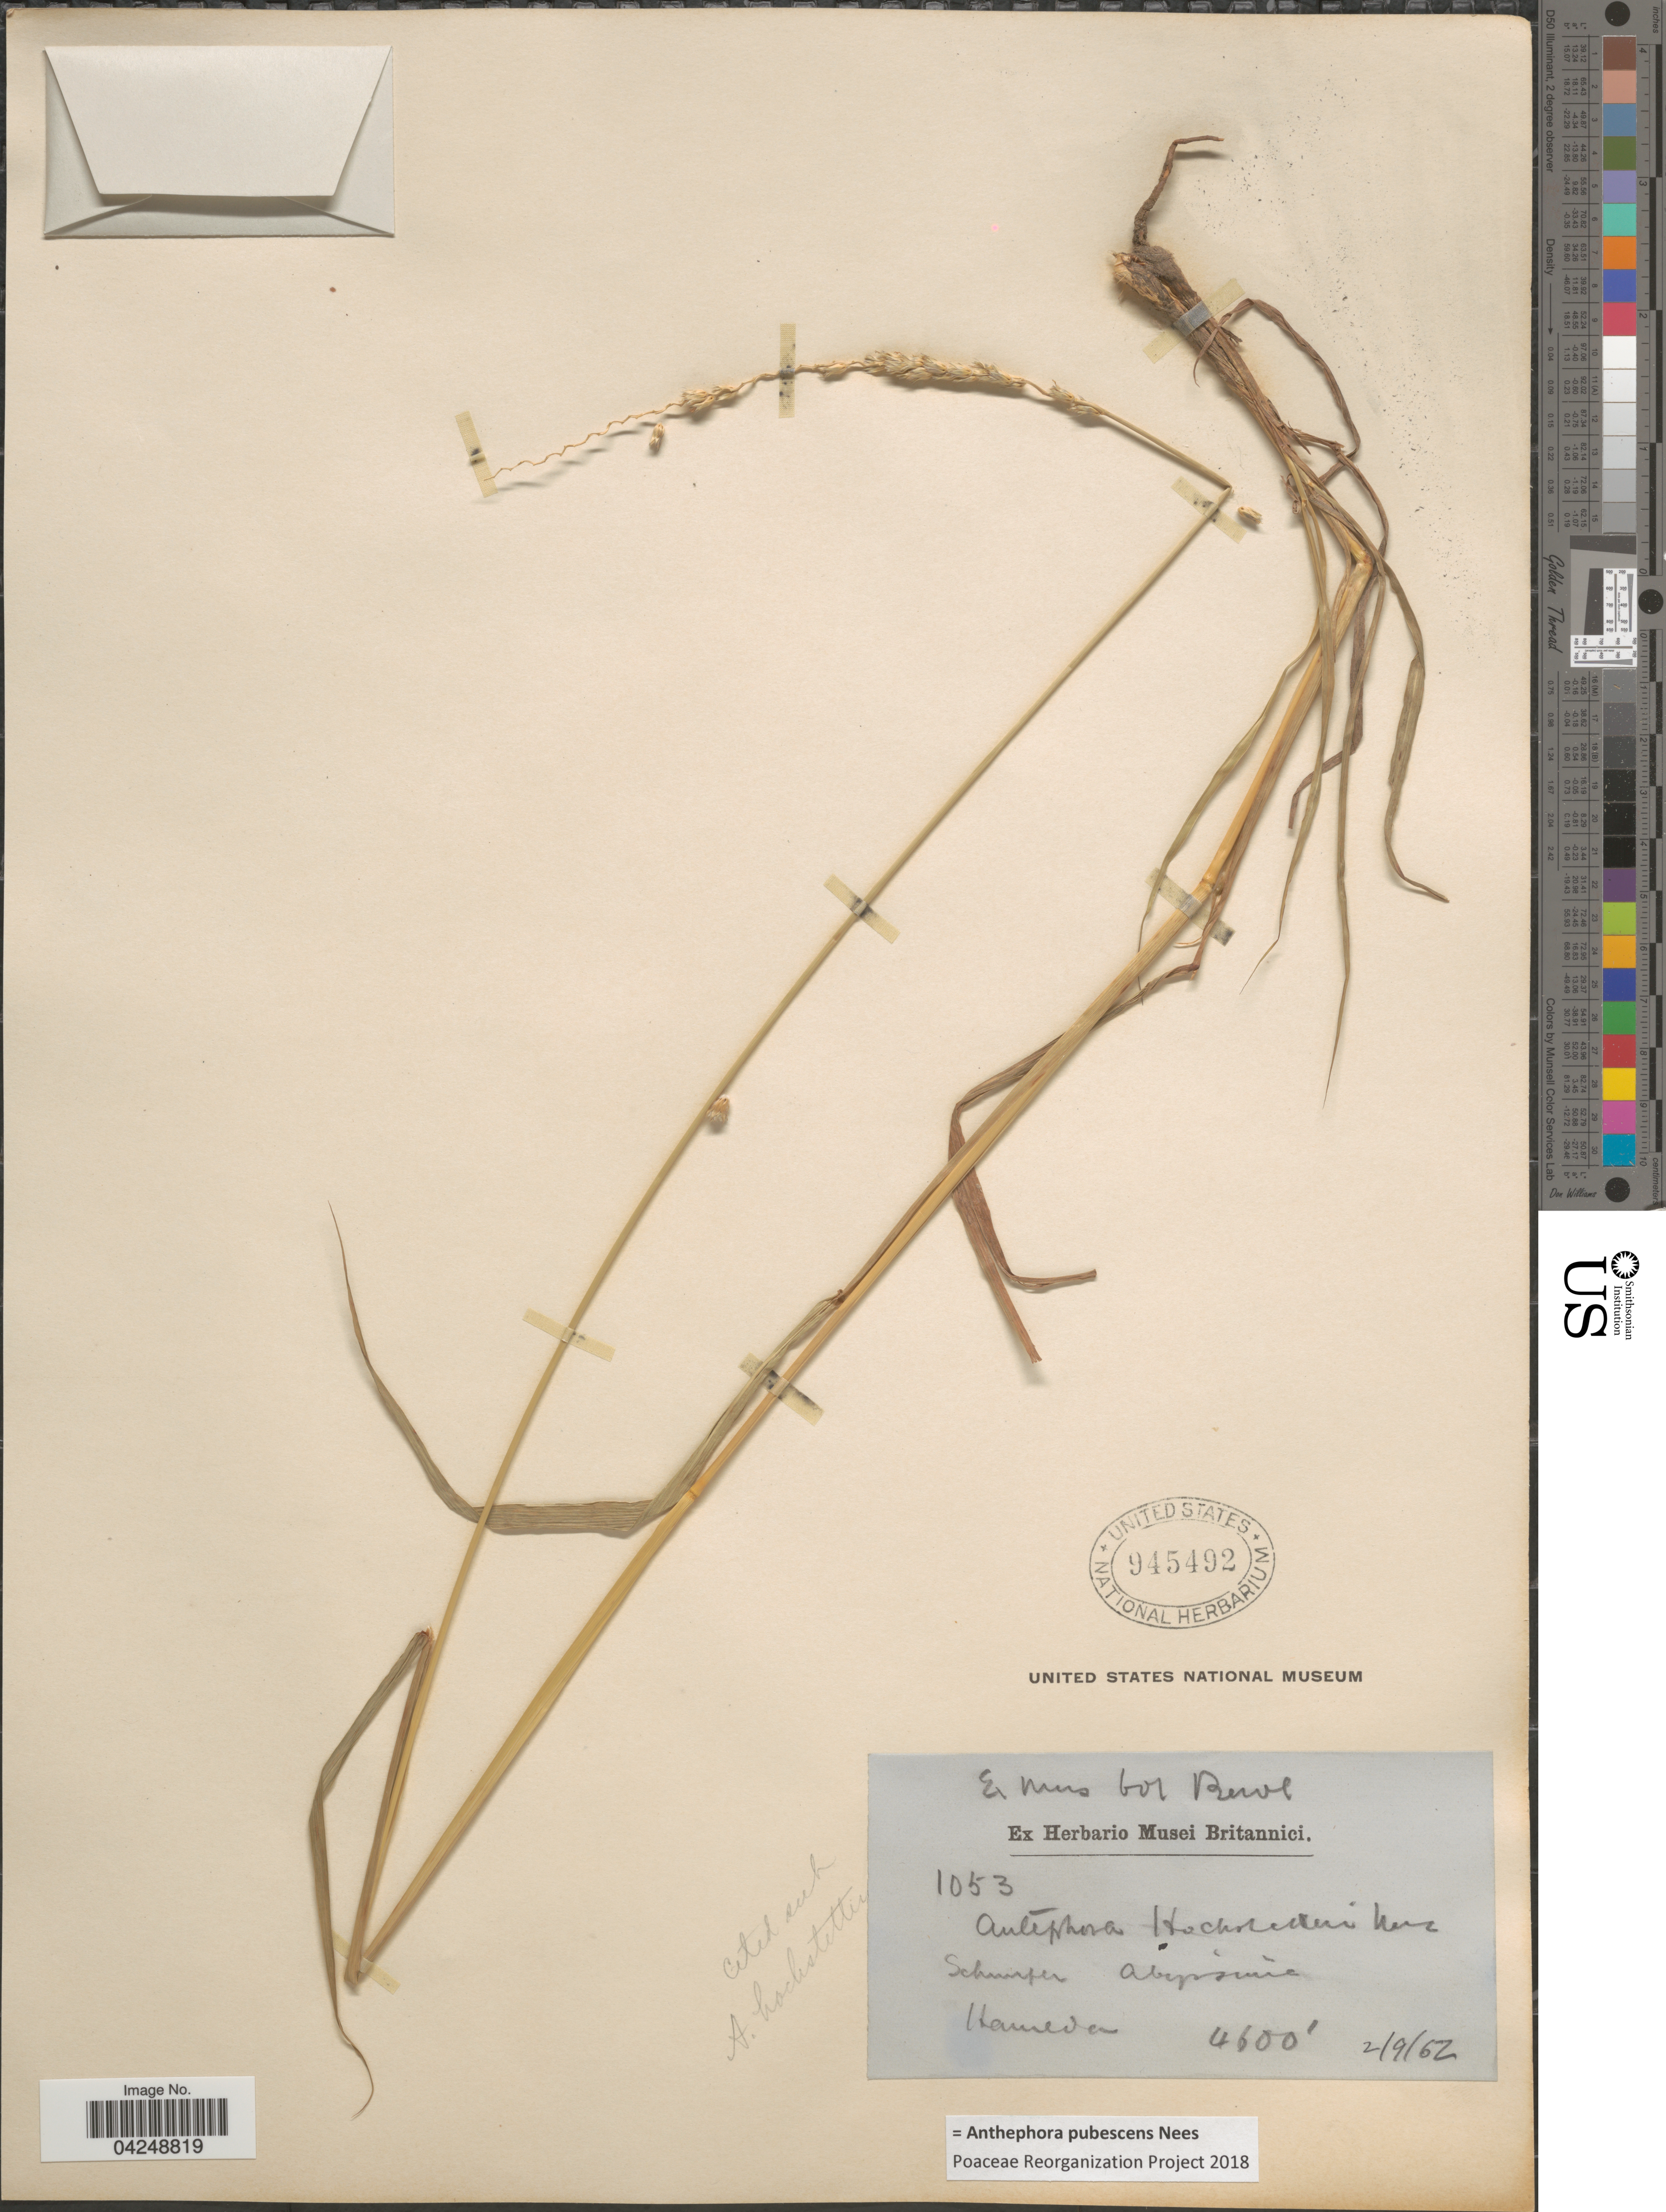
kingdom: Plantae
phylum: Tracheophyta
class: Liliopsida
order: Poales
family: Poaceae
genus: Anthephora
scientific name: Anthephora pubescens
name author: Nees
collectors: -. Schimper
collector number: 1053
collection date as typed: Transcribed d/m/y: 2/9/62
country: Ethiopia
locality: Hamedo. Abyssinia.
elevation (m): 1402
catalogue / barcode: US 945492